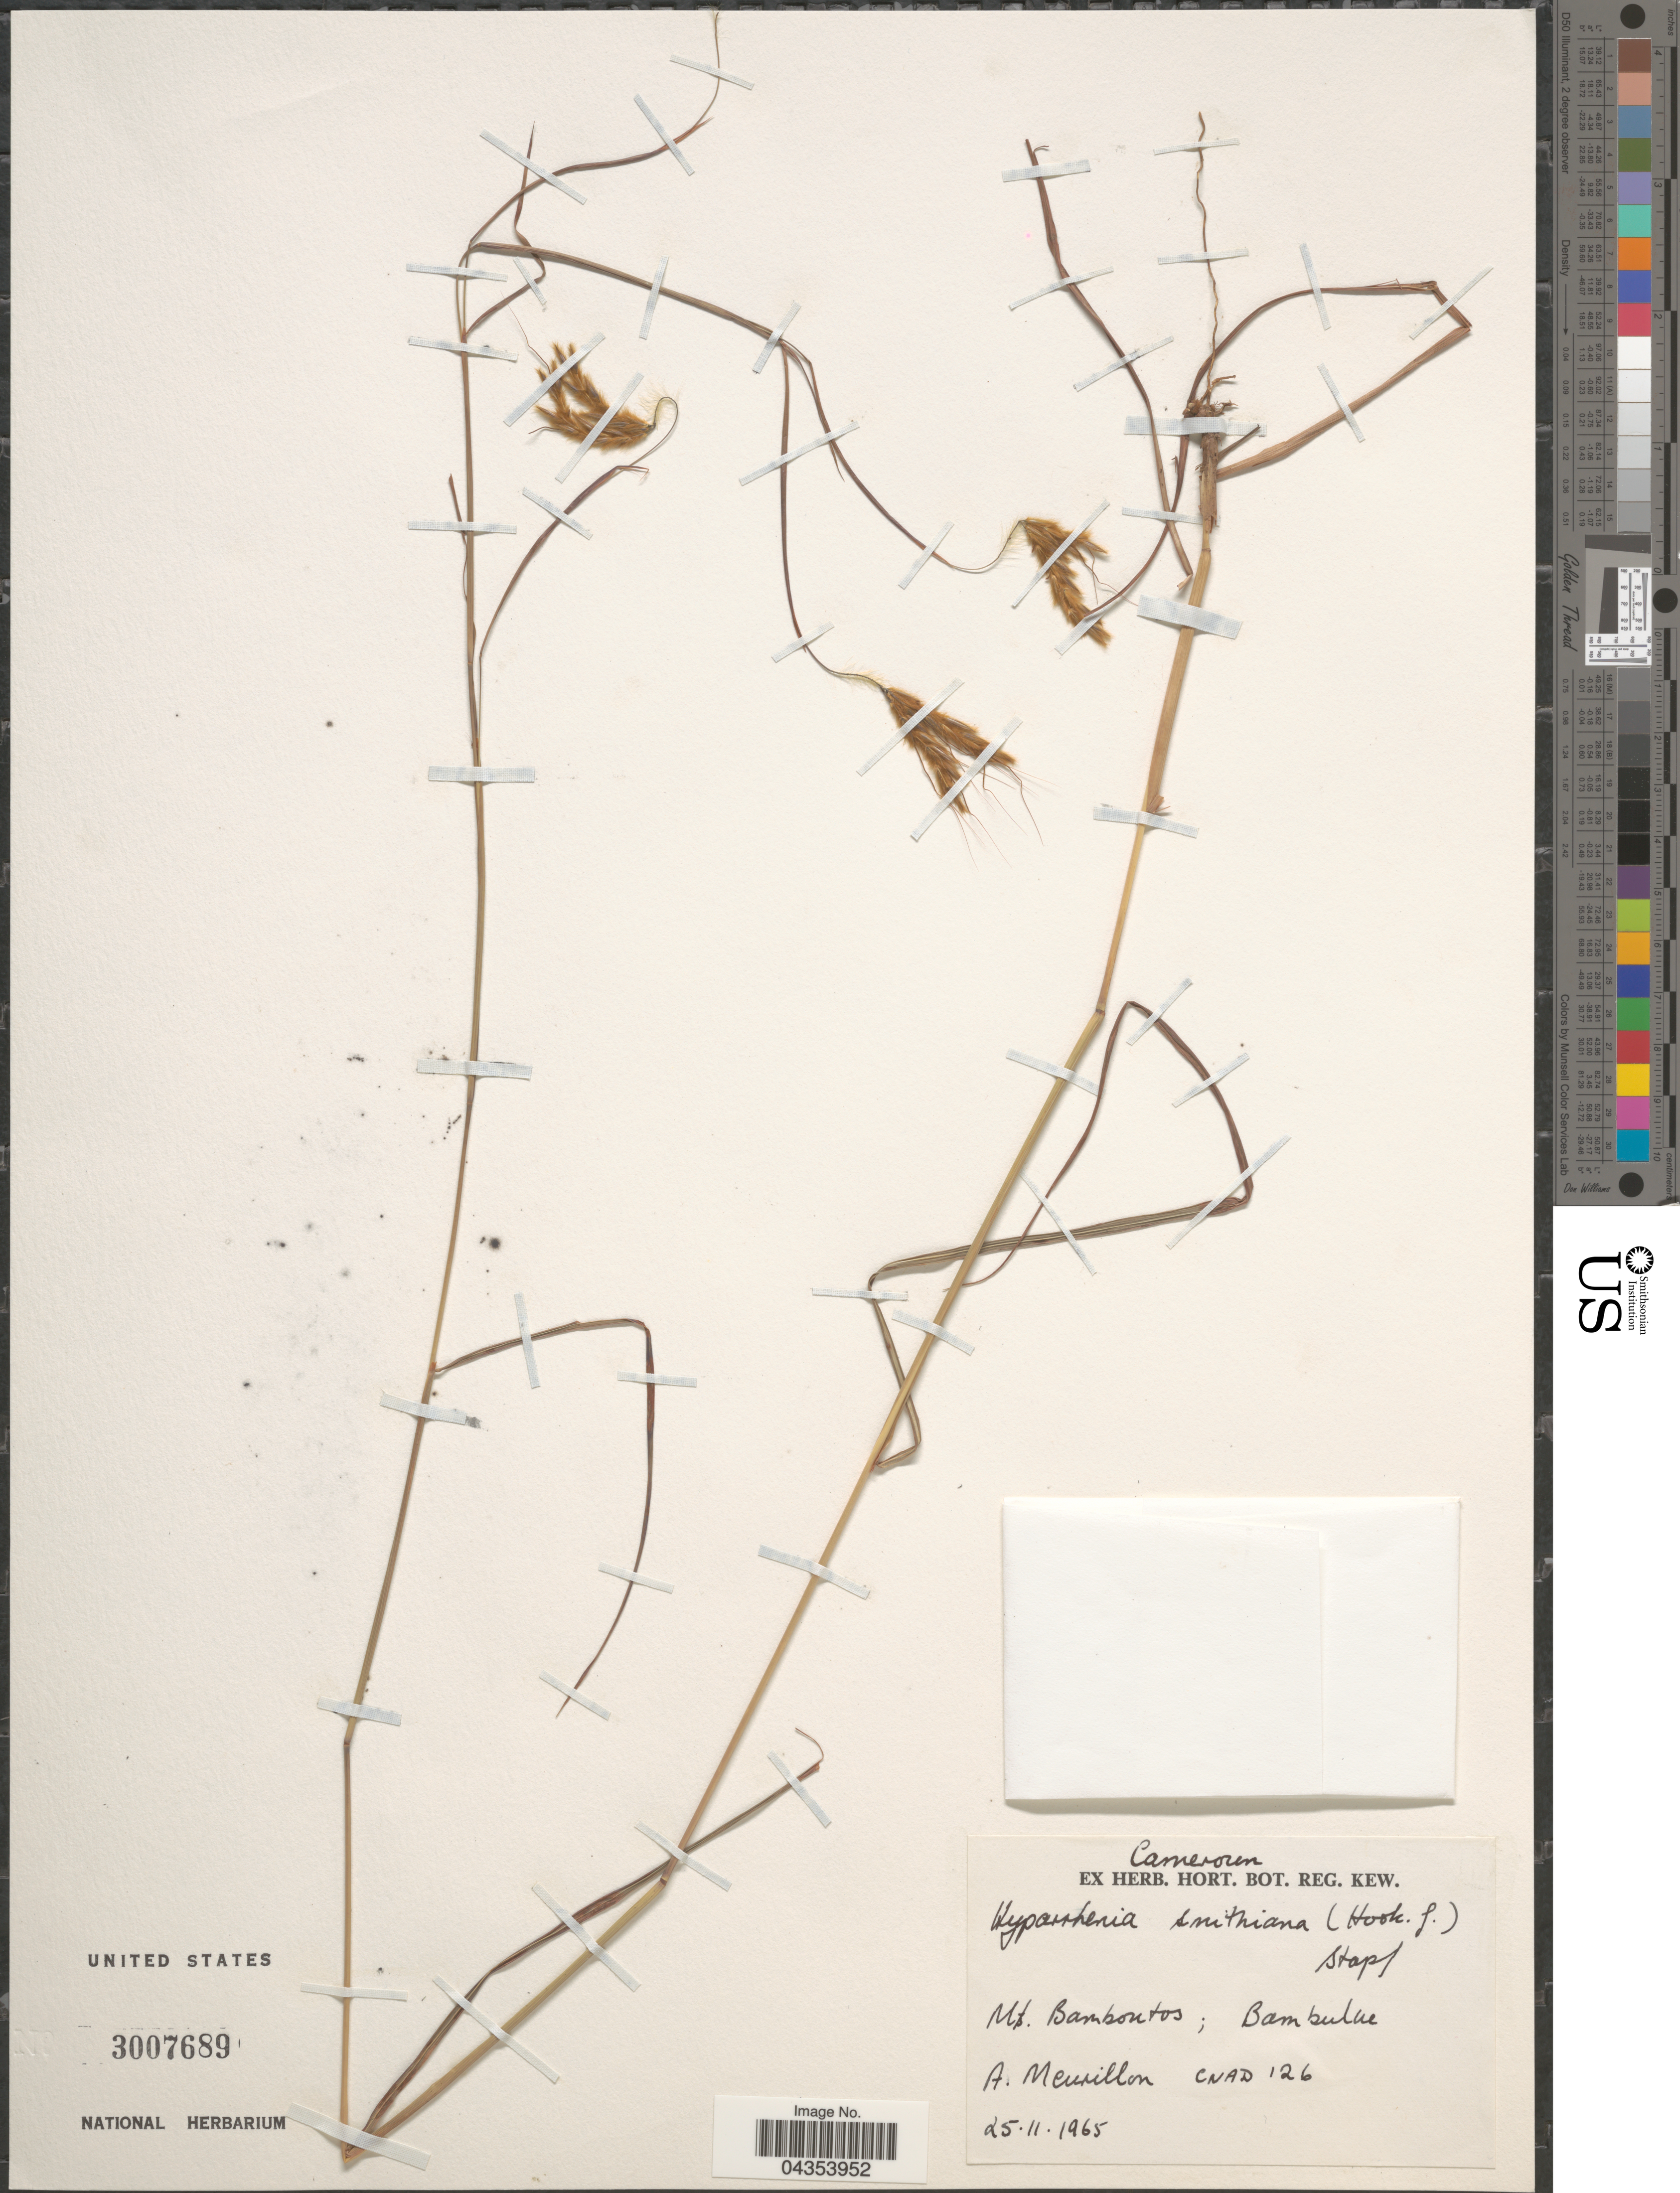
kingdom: Plantae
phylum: Tracheophyta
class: Liliopsida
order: Poales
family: Poaceae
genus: Hyparrhenia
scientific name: Hyparrhenia smithiana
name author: (Hook. f.) Stapf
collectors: A. Meurillon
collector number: CNAD 126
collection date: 1965-11-25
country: Cameroon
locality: Mt. Bambontos; Bambulue.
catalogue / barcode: US 3007689